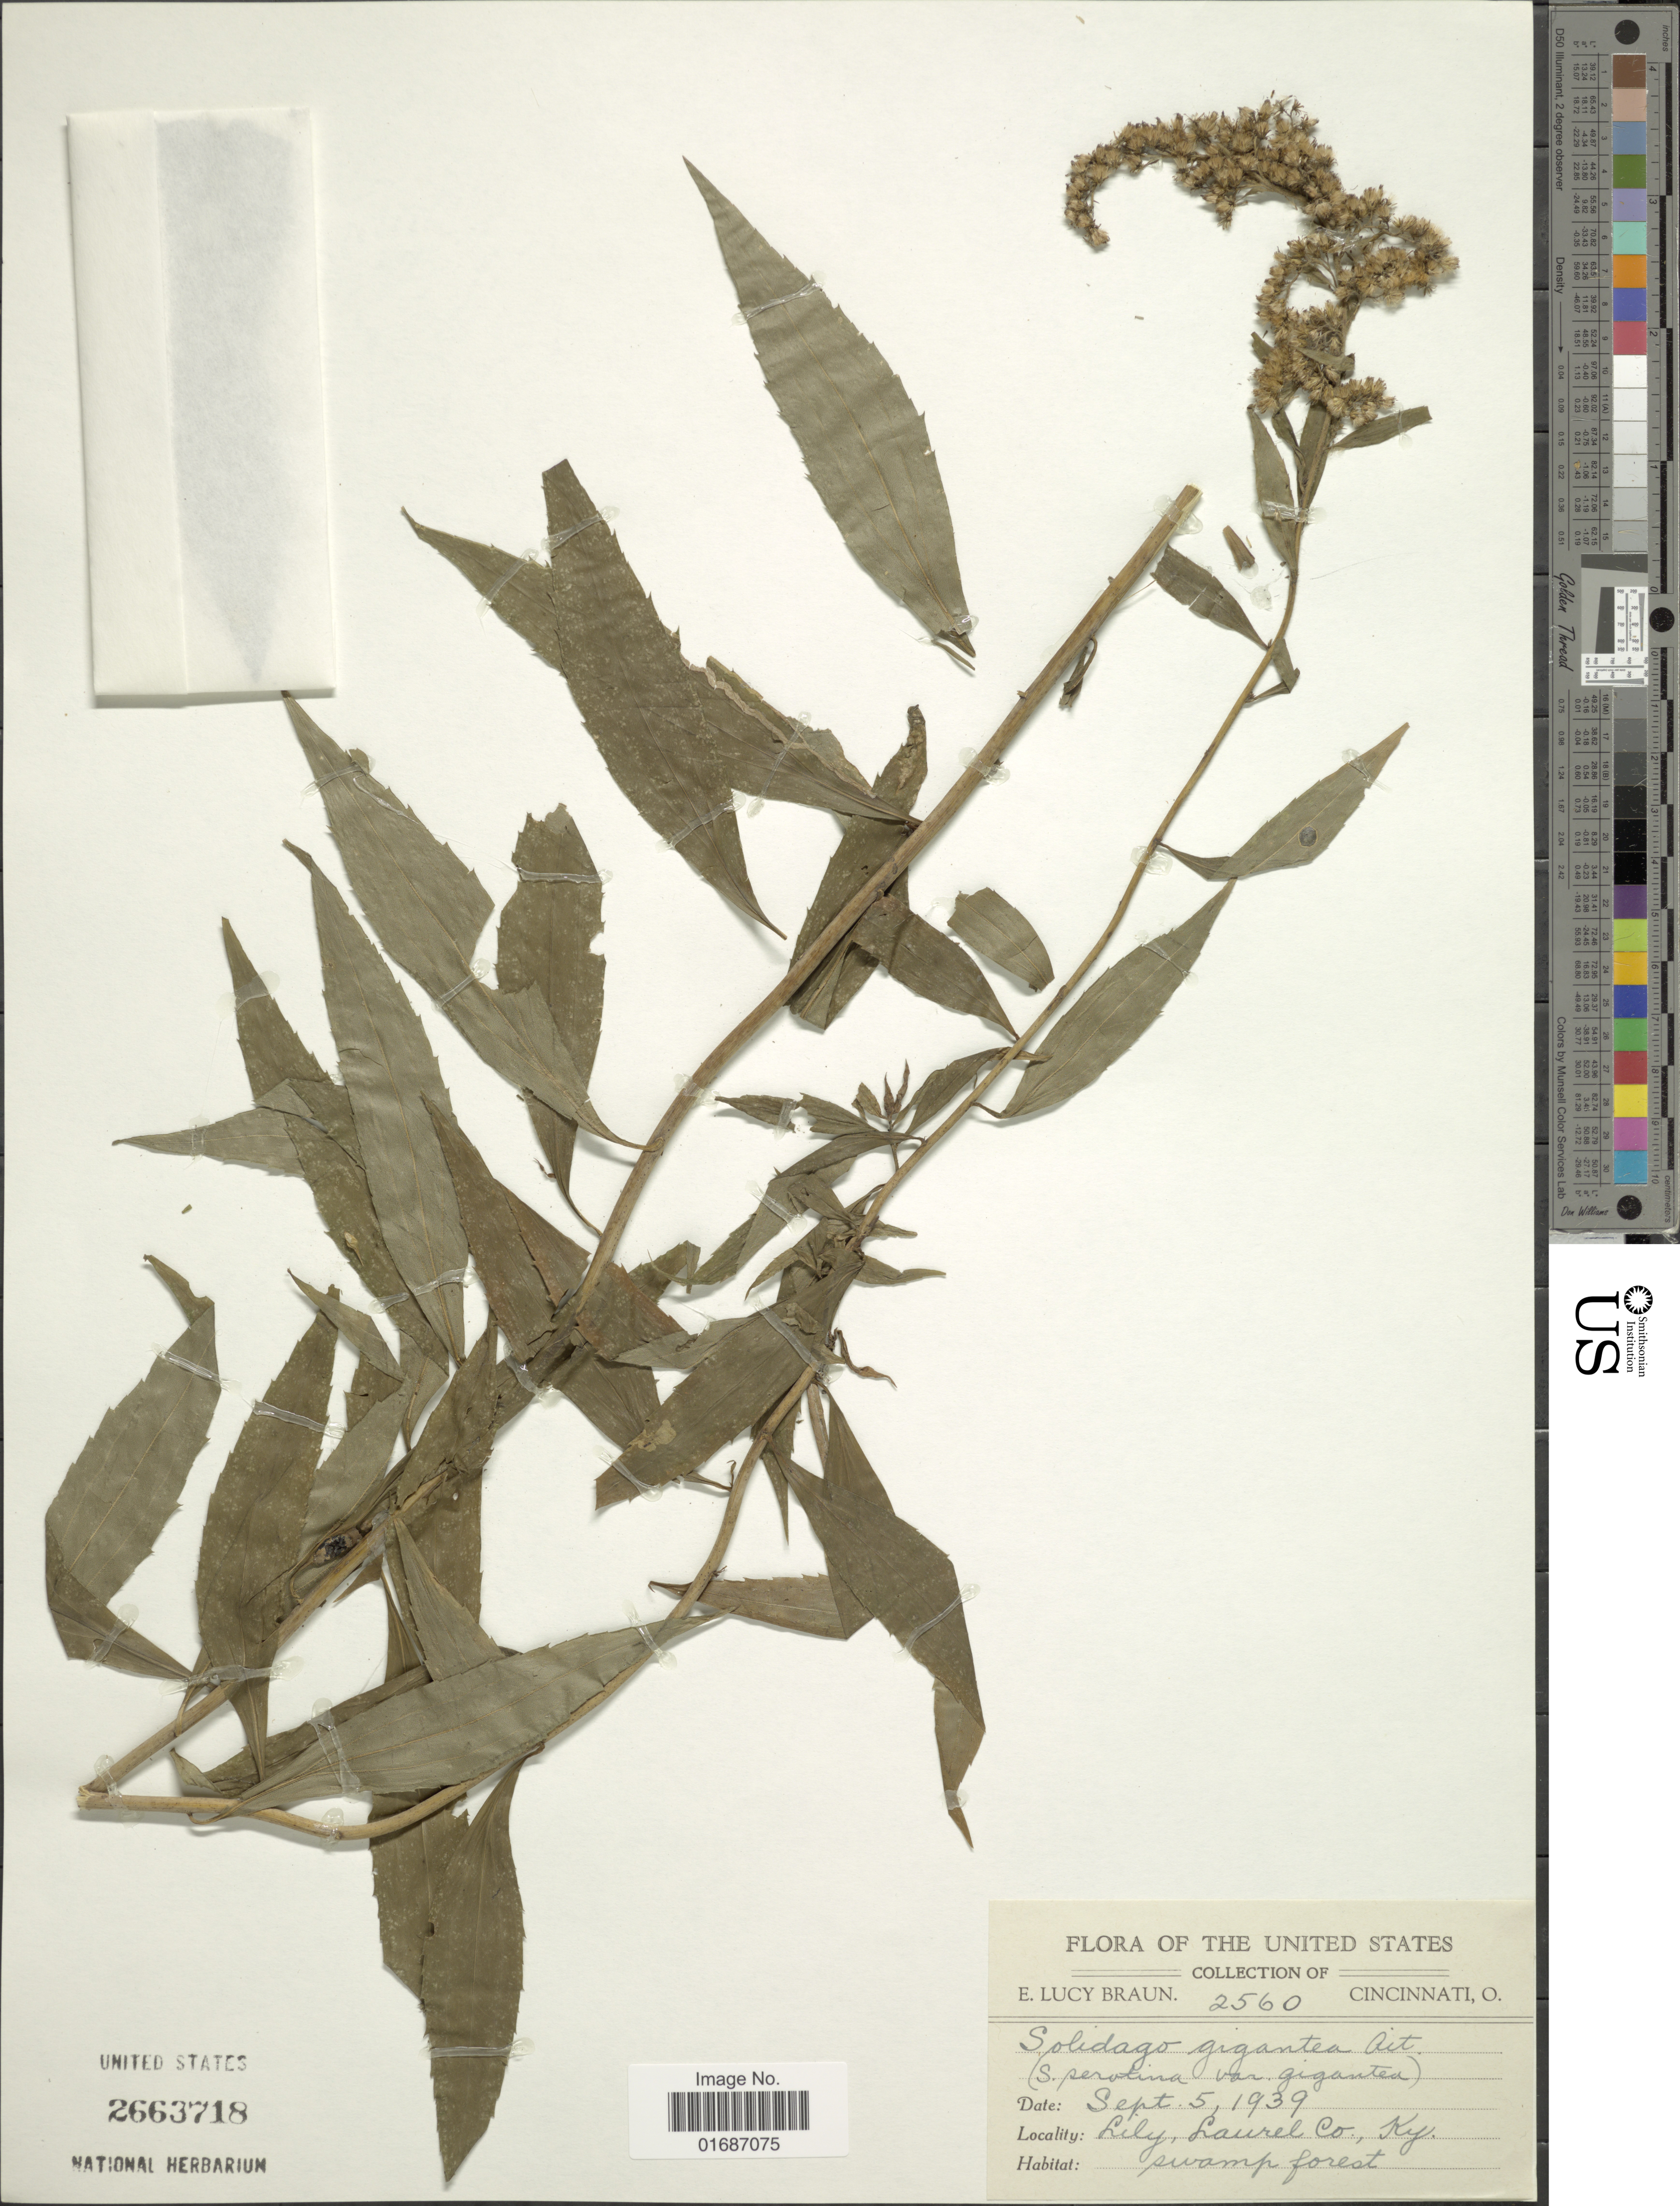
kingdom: Plantae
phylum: Tracheophyta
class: Magnoliopsida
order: Asterales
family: Asteraceae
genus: Solidago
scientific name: Solidago gigantea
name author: Aiton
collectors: E. L. Braun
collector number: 2560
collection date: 1939-09-05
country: United States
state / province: Kentucky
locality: Lily, Laurel Co., Ky.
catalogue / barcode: US 2663718